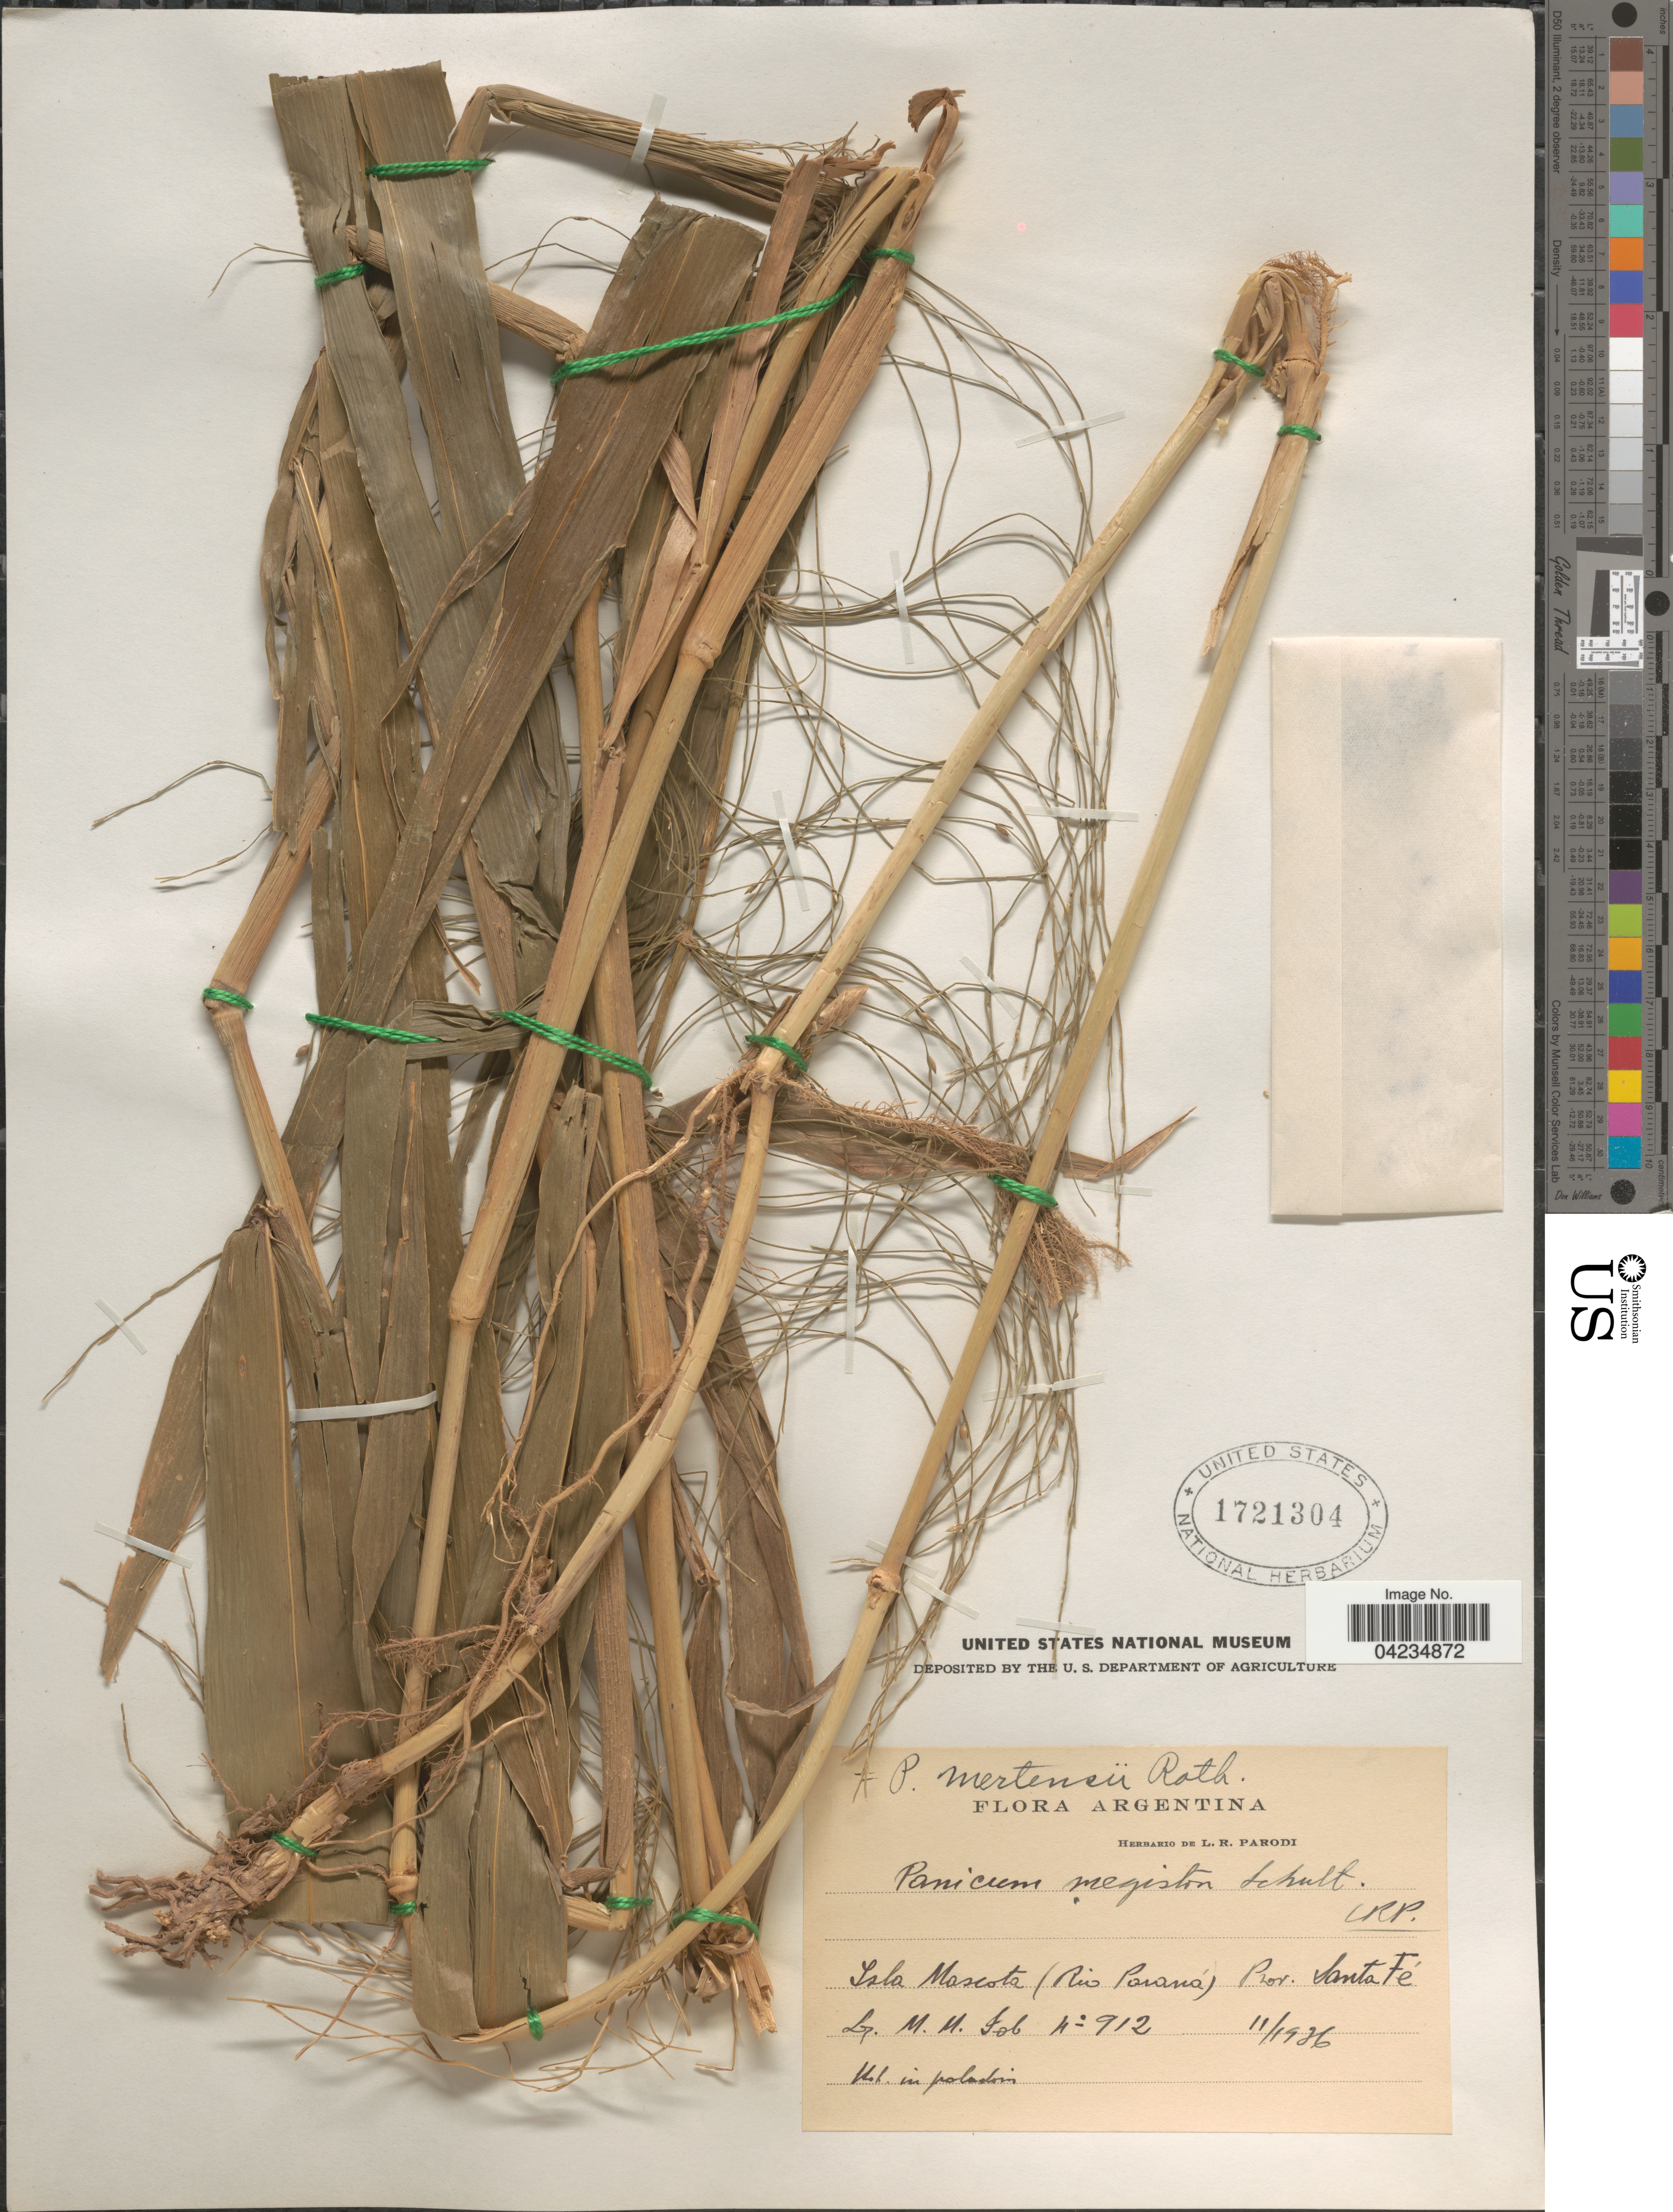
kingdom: Plantae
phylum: Tracheophyta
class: Liliopsida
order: Poales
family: Poaceae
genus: Stephostachys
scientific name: Stephostachys mertensii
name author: (Roth) Zuloaga & Marrone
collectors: M. Job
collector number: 912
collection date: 1936-11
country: Argentina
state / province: Santa Fe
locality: Isla Mascota (Rio Paraná).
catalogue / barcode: US 1721304